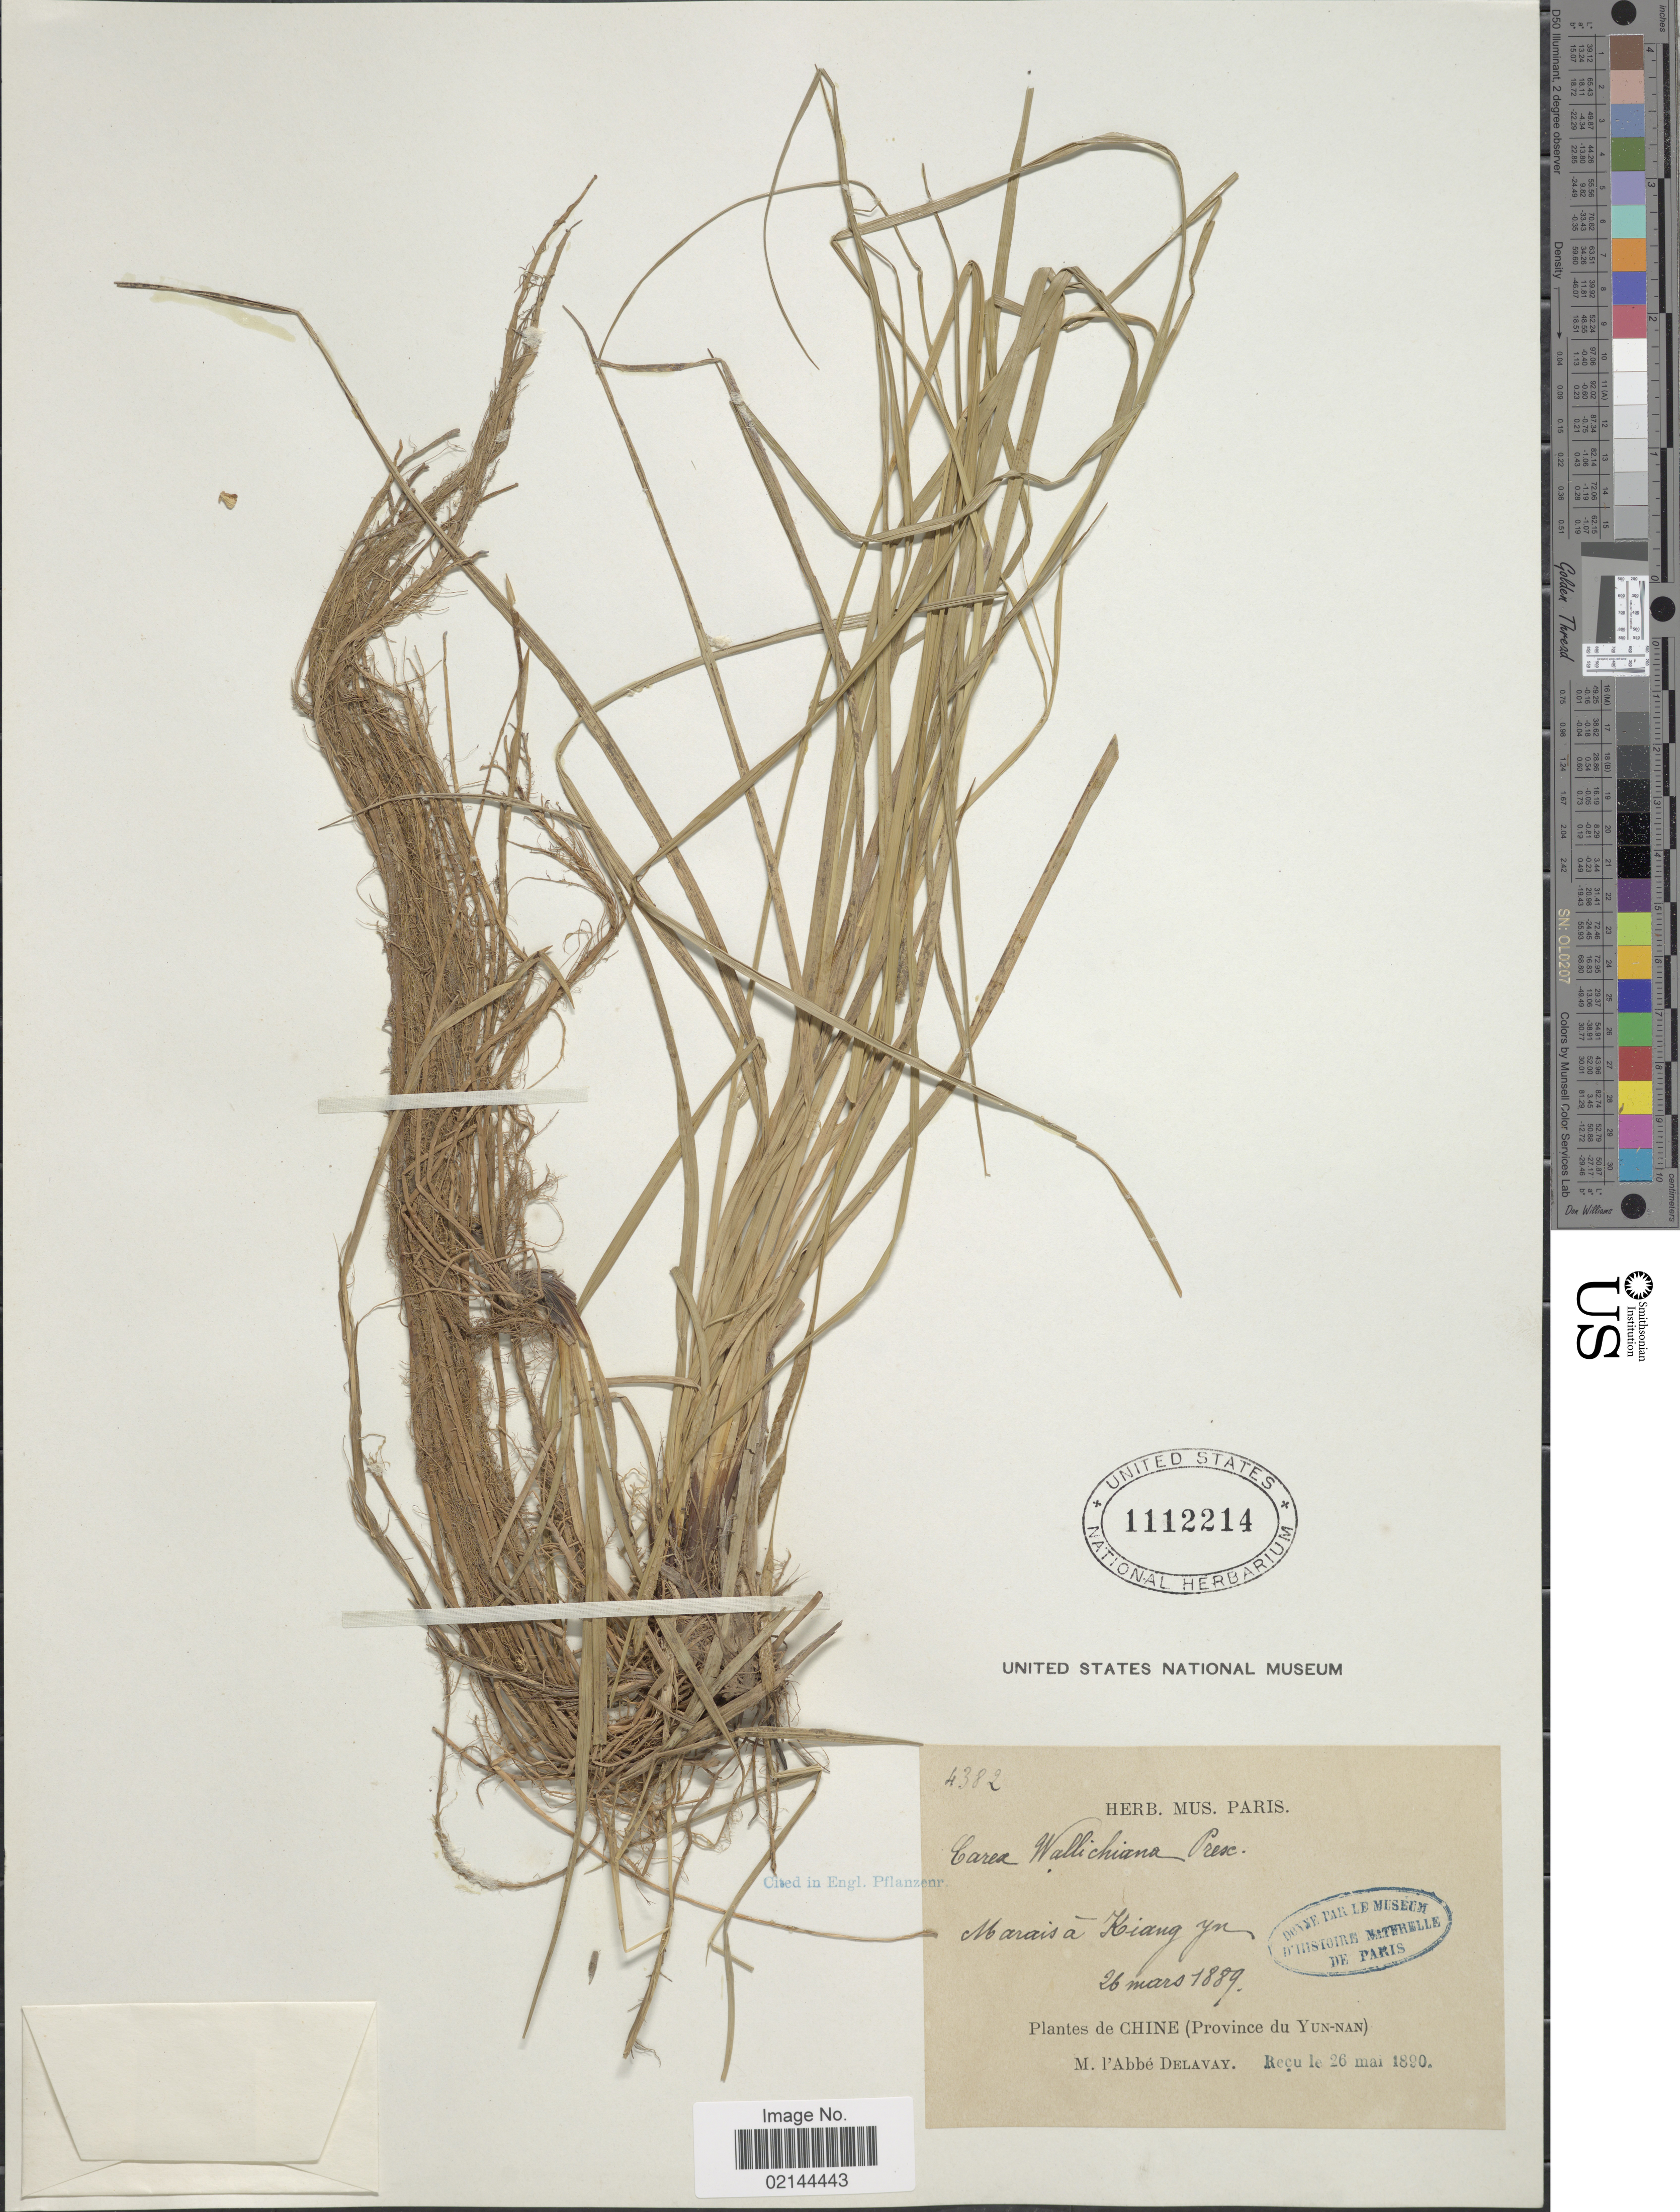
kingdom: Plantae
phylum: Tracheophyta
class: Liliopsida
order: Poales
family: Cyperaceae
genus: Carex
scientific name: Carex fedia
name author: Nees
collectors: P. Delavay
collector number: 4382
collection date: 1889-03-26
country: China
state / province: Yunnan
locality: Marais a Kiang Yn. Chine (Province du Yun-nan)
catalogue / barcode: US 1112214